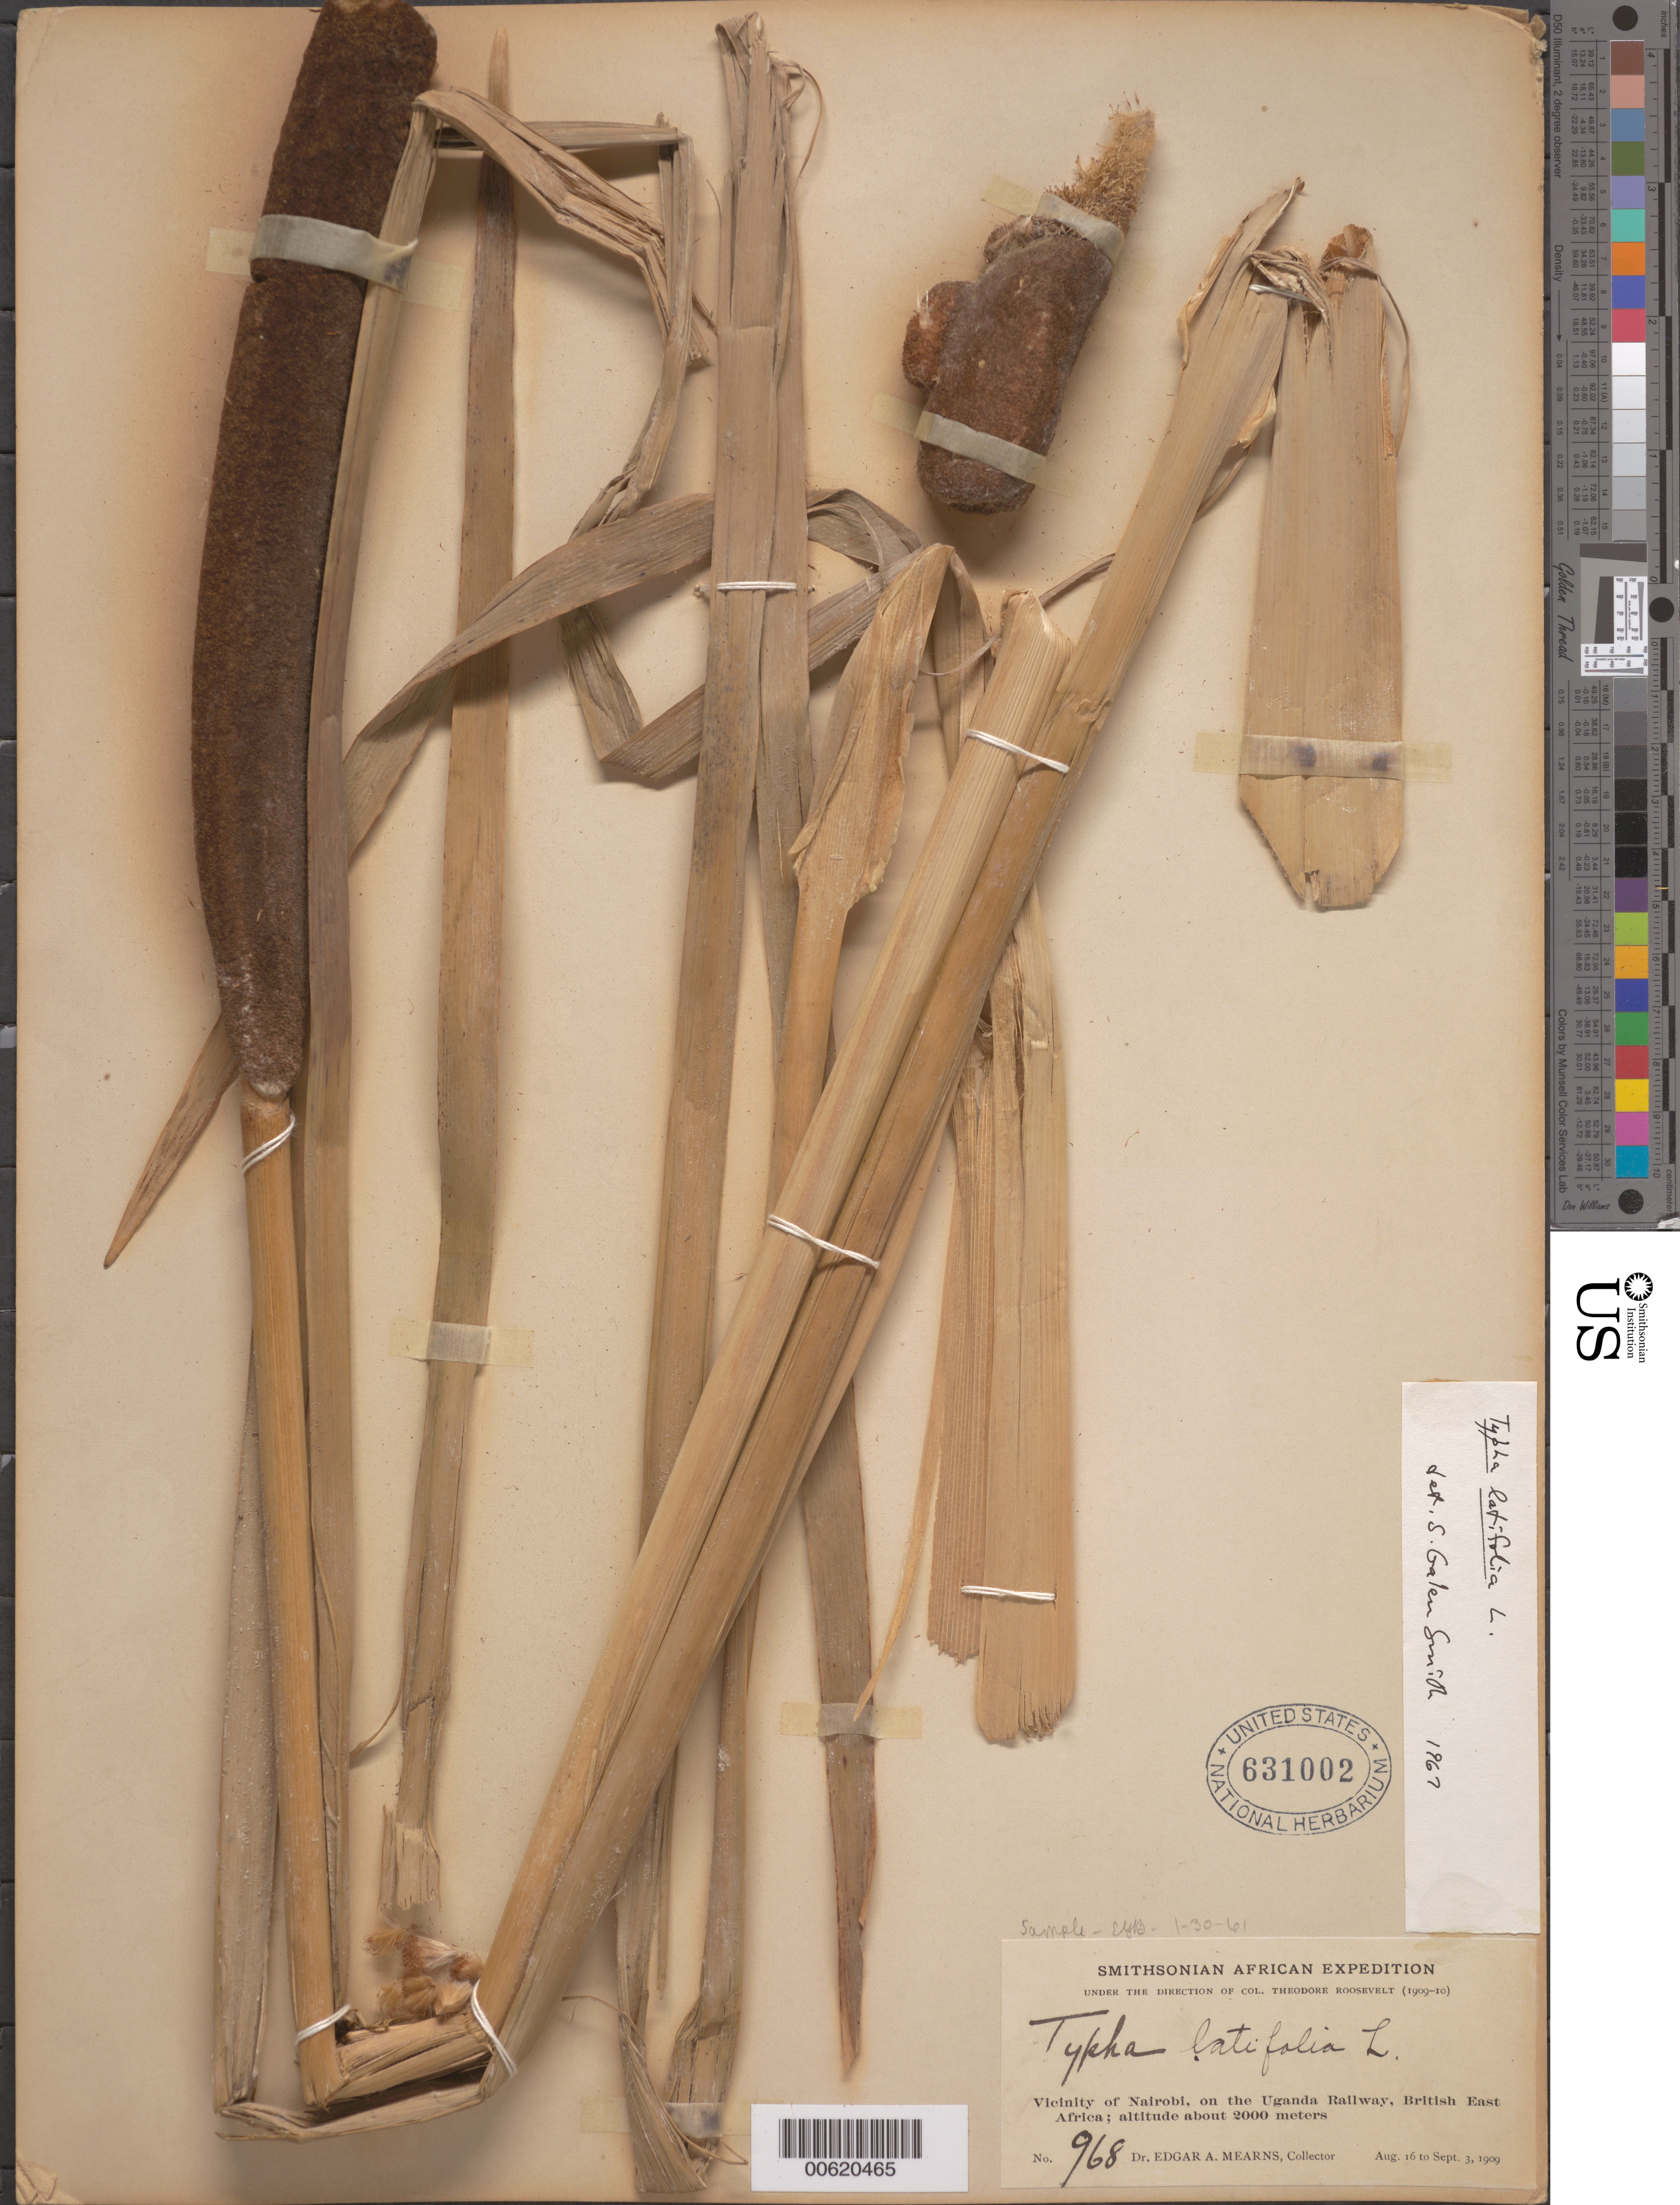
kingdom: Plantae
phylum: Tracheophyta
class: Liliopsida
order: Poales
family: Typhaceae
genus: Typha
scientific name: Typha latifolia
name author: L.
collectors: E. A. Mearns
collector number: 968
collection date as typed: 16 Aug 1909 to 03 Sep 1909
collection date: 1909-08-16/1909-09-03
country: Kenya / Tanzania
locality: Nairobi, Uganda Railway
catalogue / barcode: US 631002